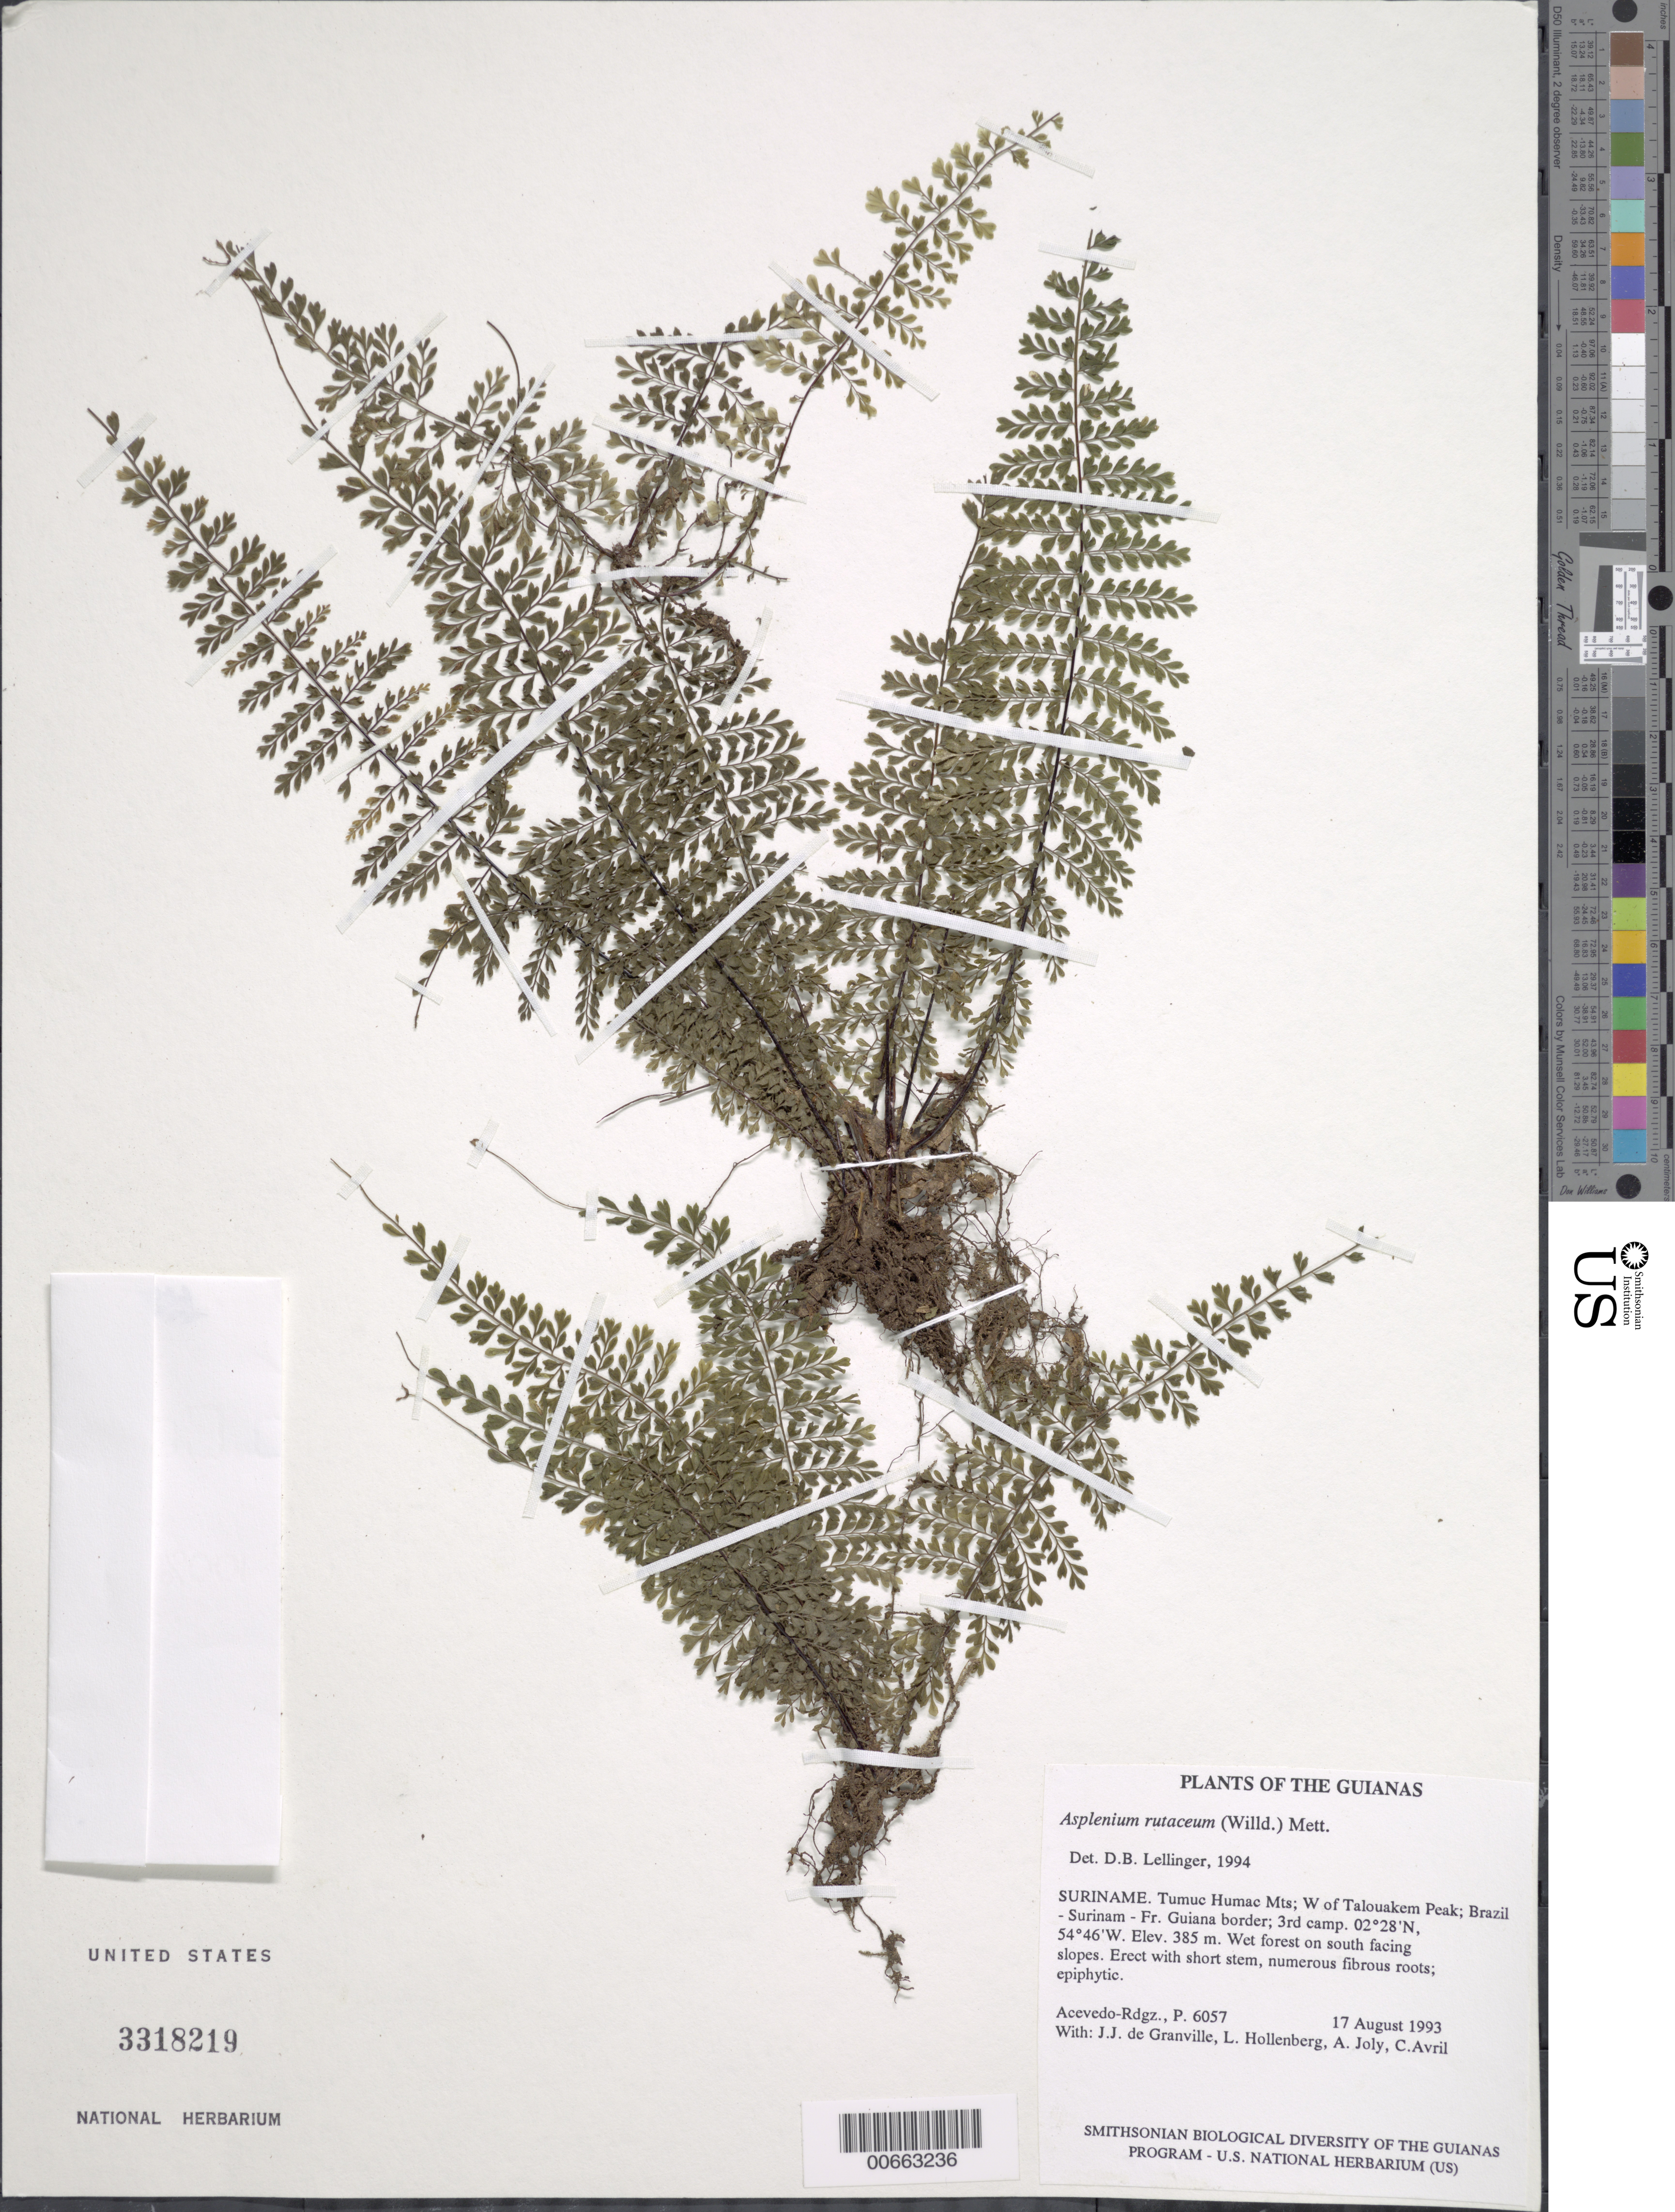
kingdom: Plantae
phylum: Tracheophyta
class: Polypodiopsida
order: Polypodiales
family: Aspleniaceae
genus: Asplenium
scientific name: Asplenium rutaceum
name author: (Willd.) Mett.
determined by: Lellinger, David B., (BOT), Smithsonian Institution - National Museum of Natural History (UNITED STATES)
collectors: P. Acevedo-Rodr.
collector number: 6057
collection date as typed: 17 Aug 1993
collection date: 1993-08-17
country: Suriname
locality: Tumuc Humac Mts; W of Talouakem Peak; Brazil - Surinam - Fr. Guiana border; 3rd camp.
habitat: Wet forest on south facing slopes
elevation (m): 385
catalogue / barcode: US 3318219